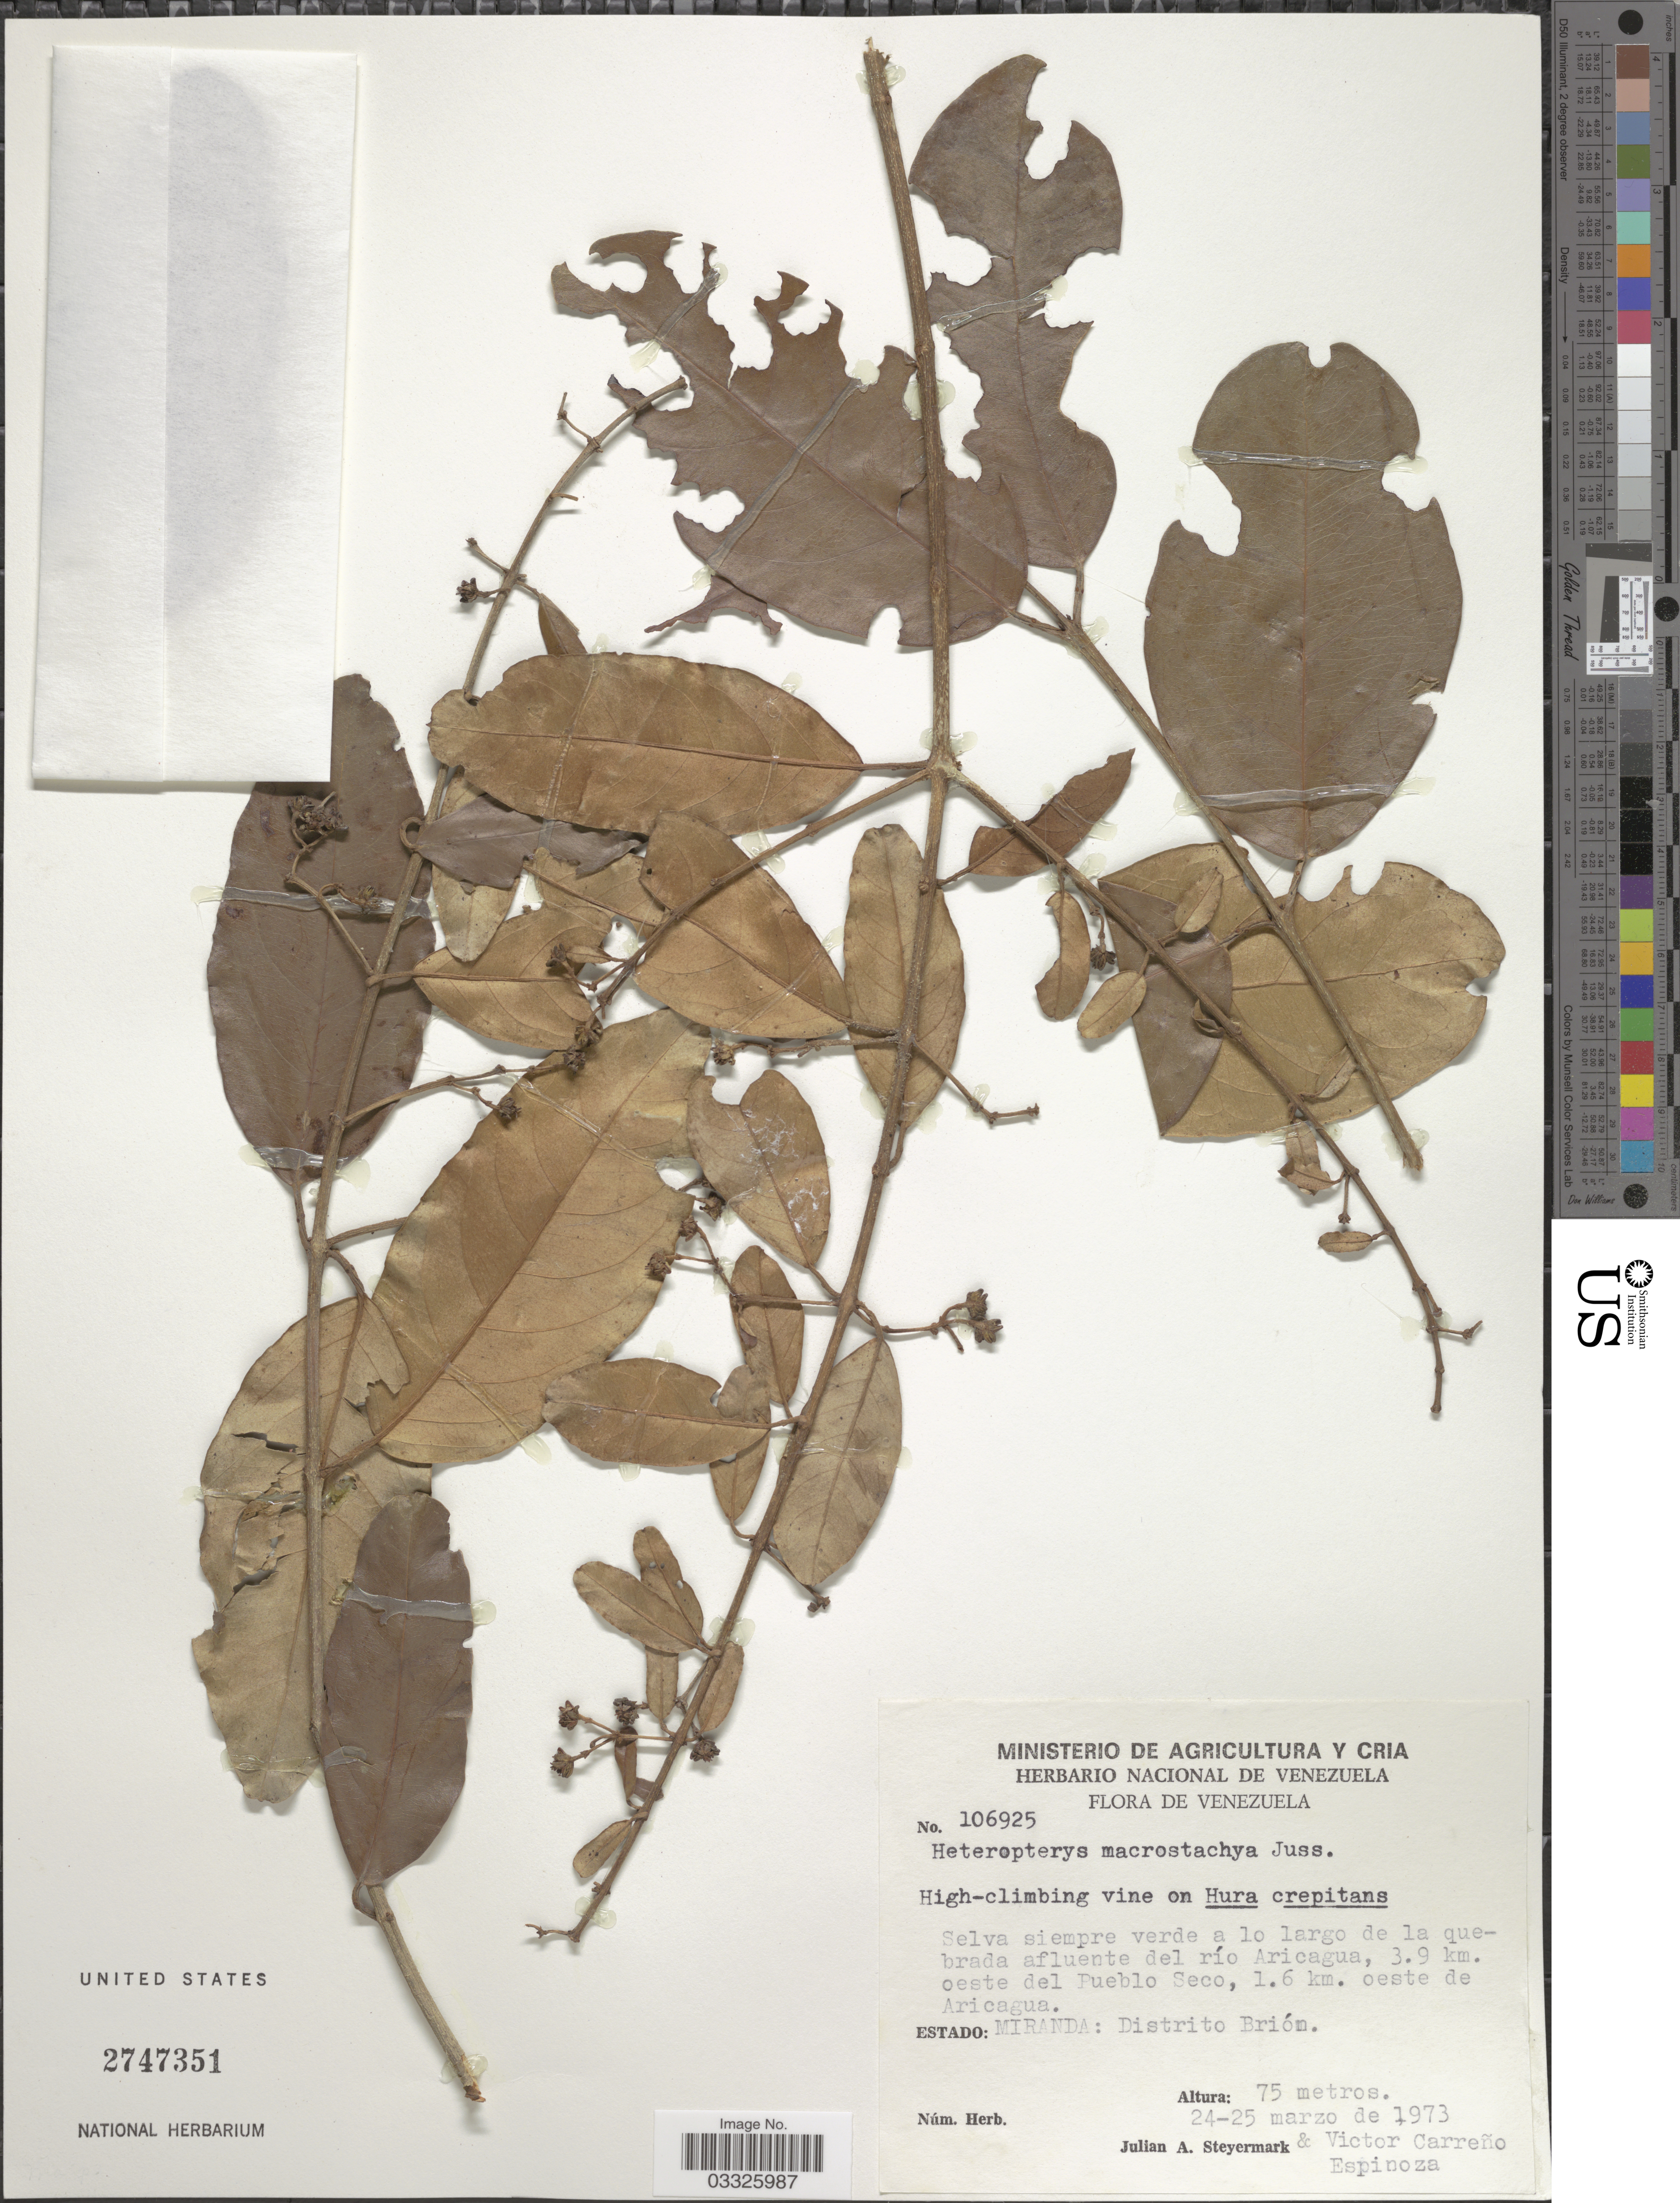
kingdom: Plantae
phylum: Tracheophyta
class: Magnoliopsida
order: Malpighiales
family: Malpighiaceae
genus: Heteropterys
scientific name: Heteropterys macrostachya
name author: A. Juss.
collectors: J. Steyermark & V. Espinoza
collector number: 106925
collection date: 1973-03-24/1973-03-25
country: Venezuela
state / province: Miranda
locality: Quebrada afluente del río Aricagua, 3.9 km. oeste del Pueblo Seco, 1.6 km. oeste de Aricagua. Distrito Brión.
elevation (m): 75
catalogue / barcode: US 2747351